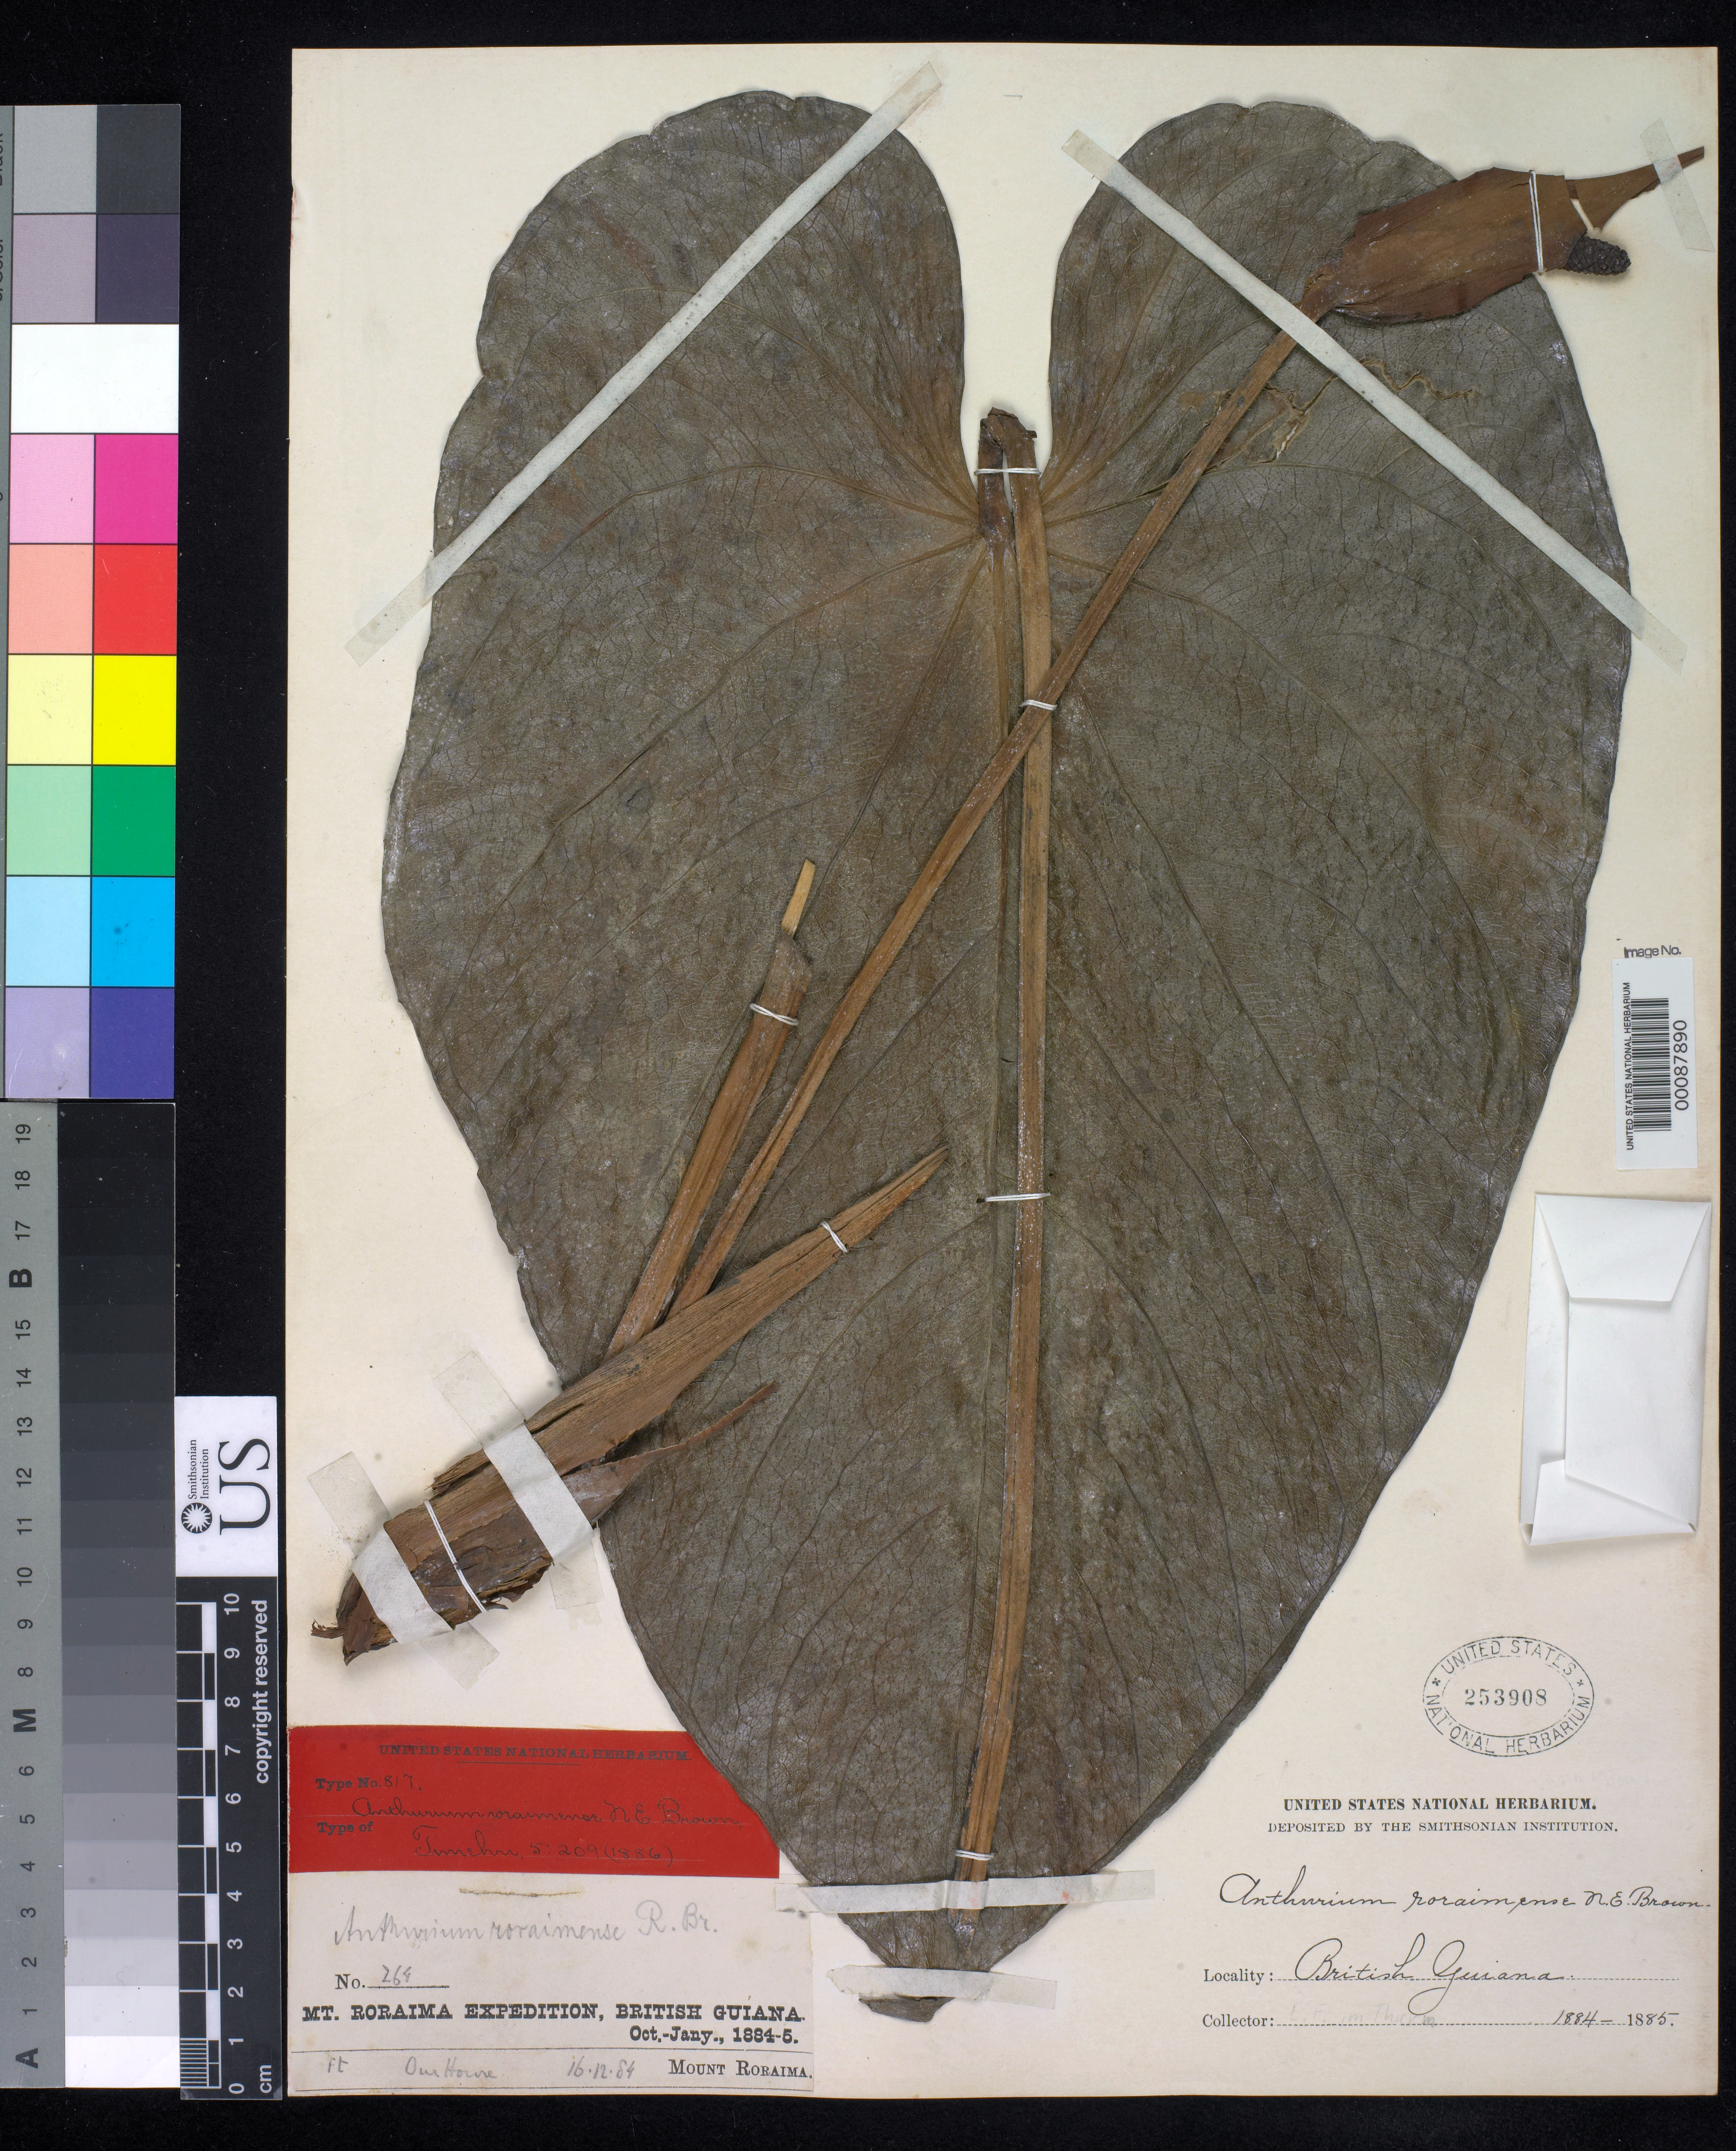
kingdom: Plantae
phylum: Tracheophyta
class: Liliopsida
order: Alismatales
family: Araceae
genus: Anthurium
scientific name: Anthurium roraimense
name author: N.E. Br. in Thurn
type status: Type Collection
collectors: E. F. im Thurn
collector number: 269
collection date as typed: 16 Dec 1884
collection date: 1884-12-16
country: Guyana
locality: Mount Roraima.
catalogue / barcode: US 253908